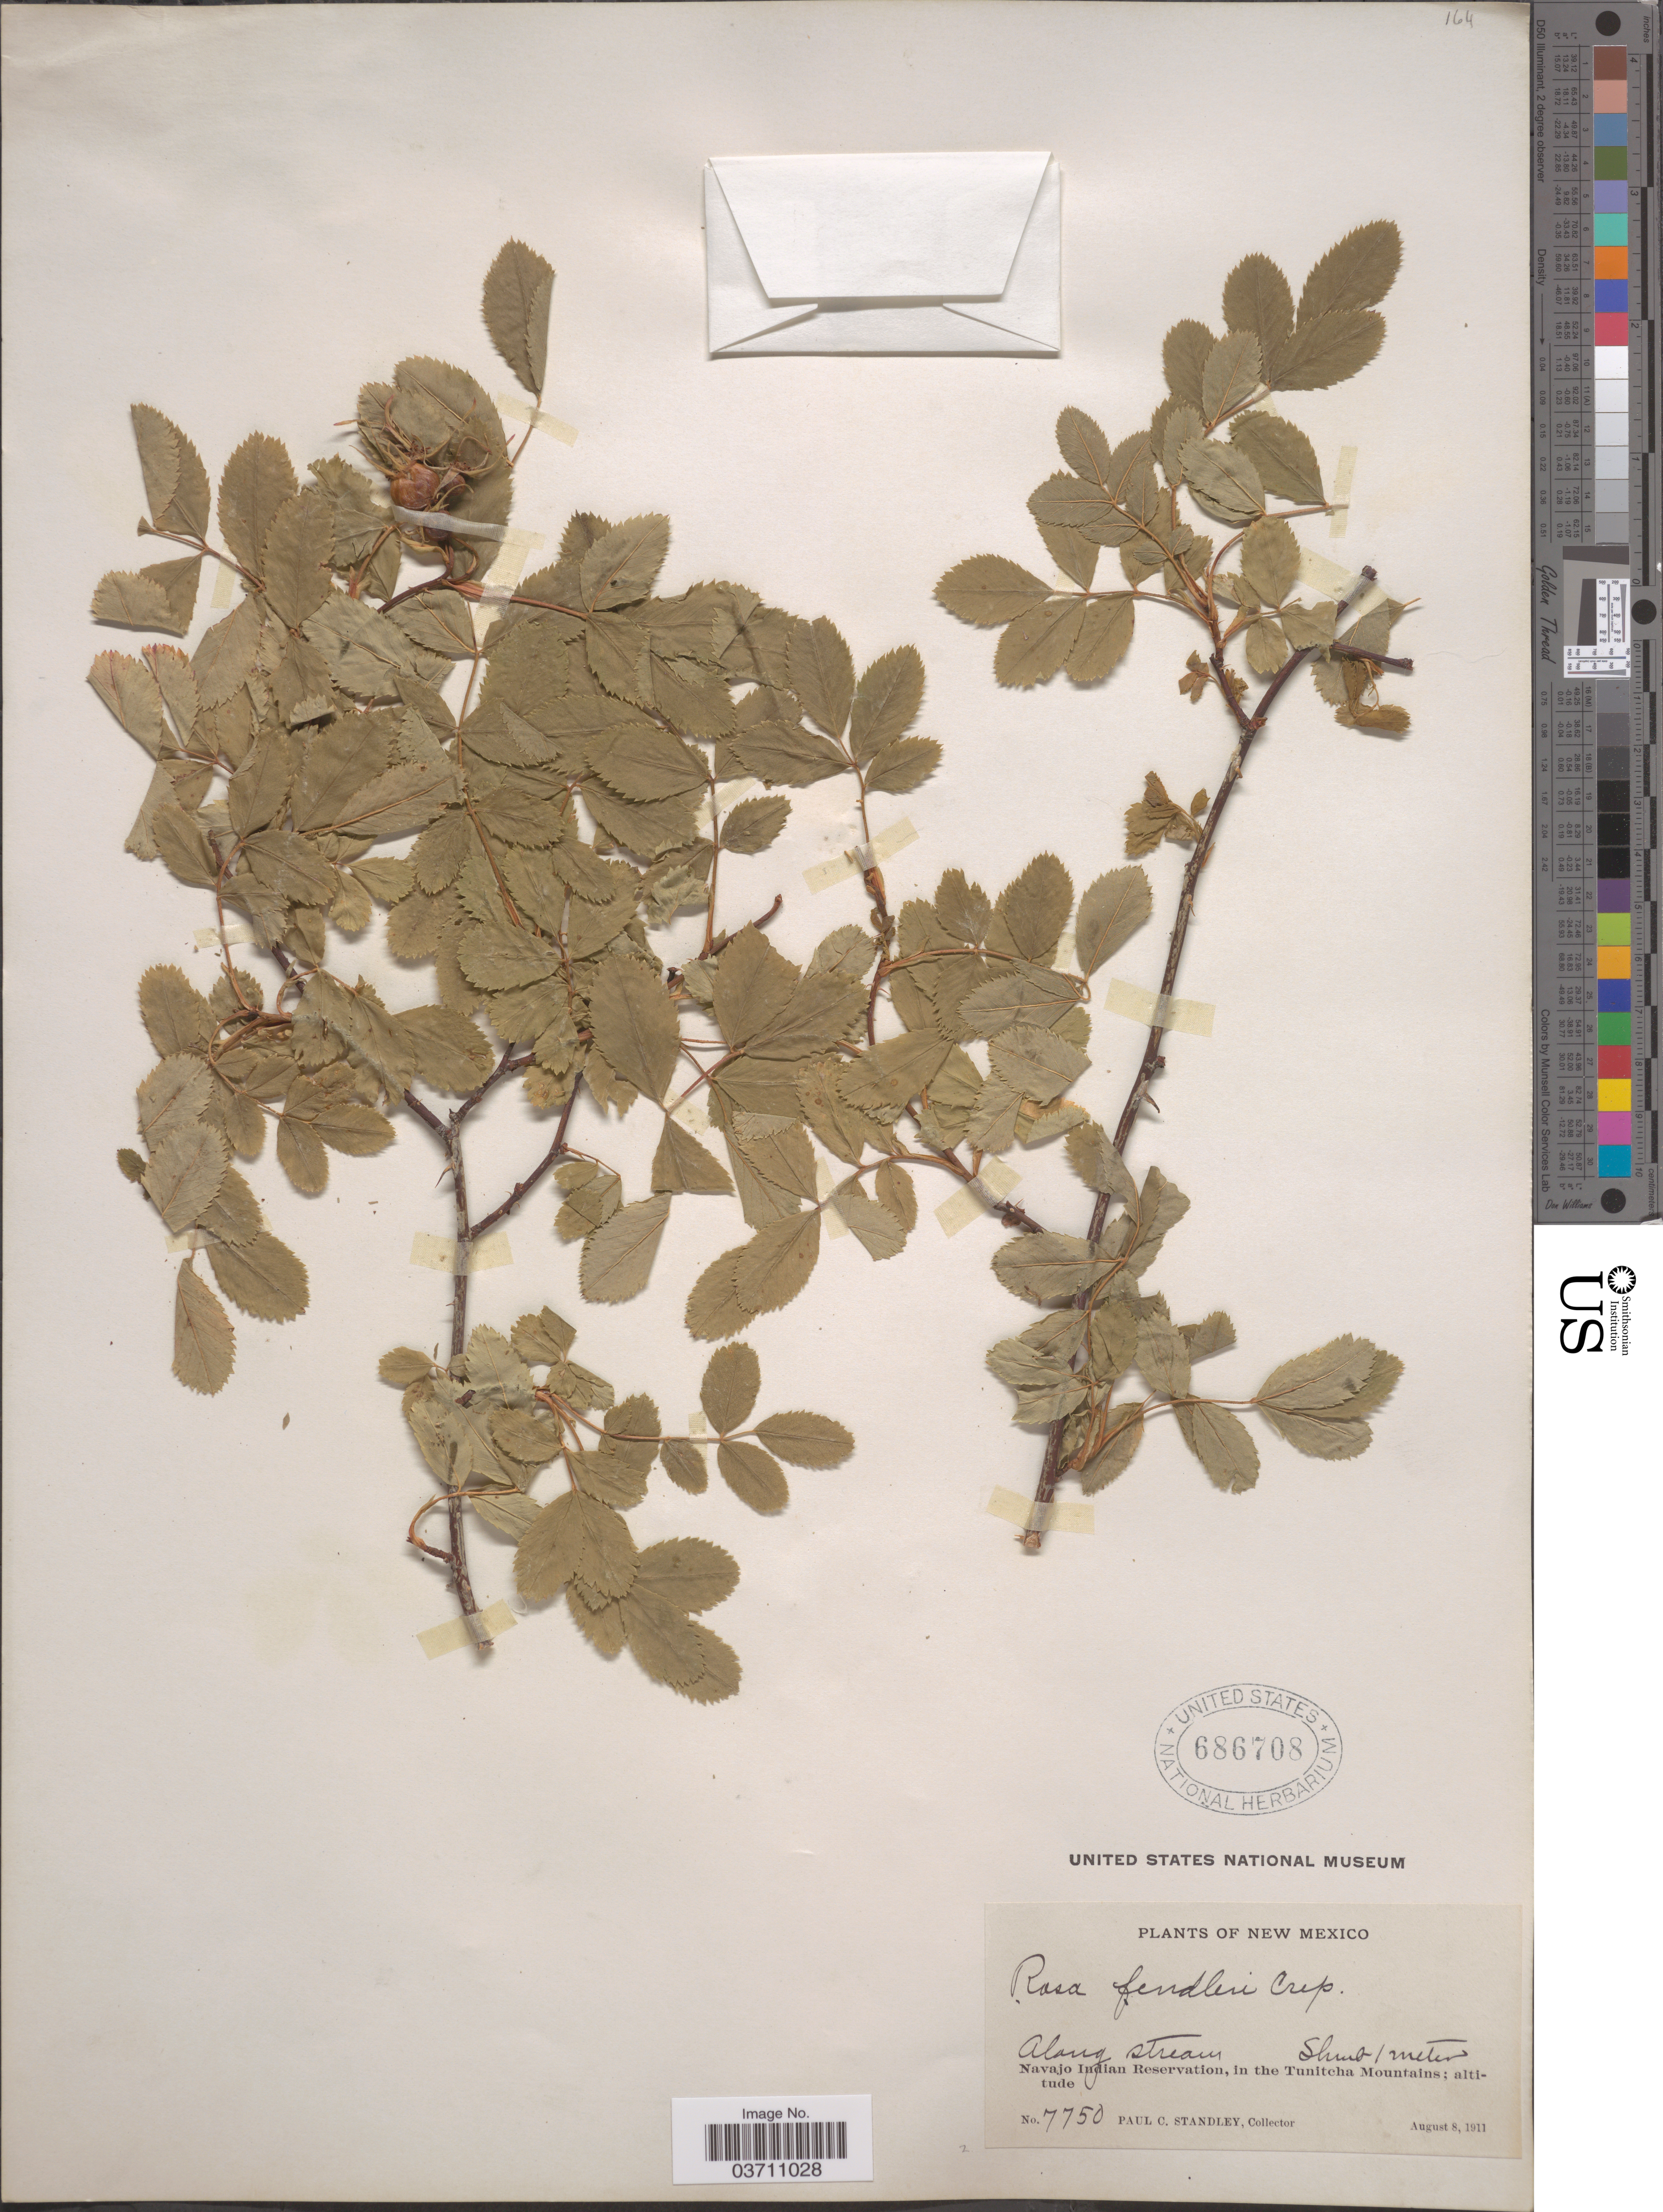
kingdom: Plantae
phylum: Tracheophyta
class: Magnoliopsida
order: Rosales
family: Rosaceae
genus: Rosa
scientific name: Rosa fendleri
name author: Crép.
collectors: P. C. Standley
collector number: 7750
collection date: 1911-08-08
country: United States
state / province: New Mexico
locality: Along stream. Navajo Indian Reservation, in the Tunitcha Mountains.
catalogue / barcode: US 686708